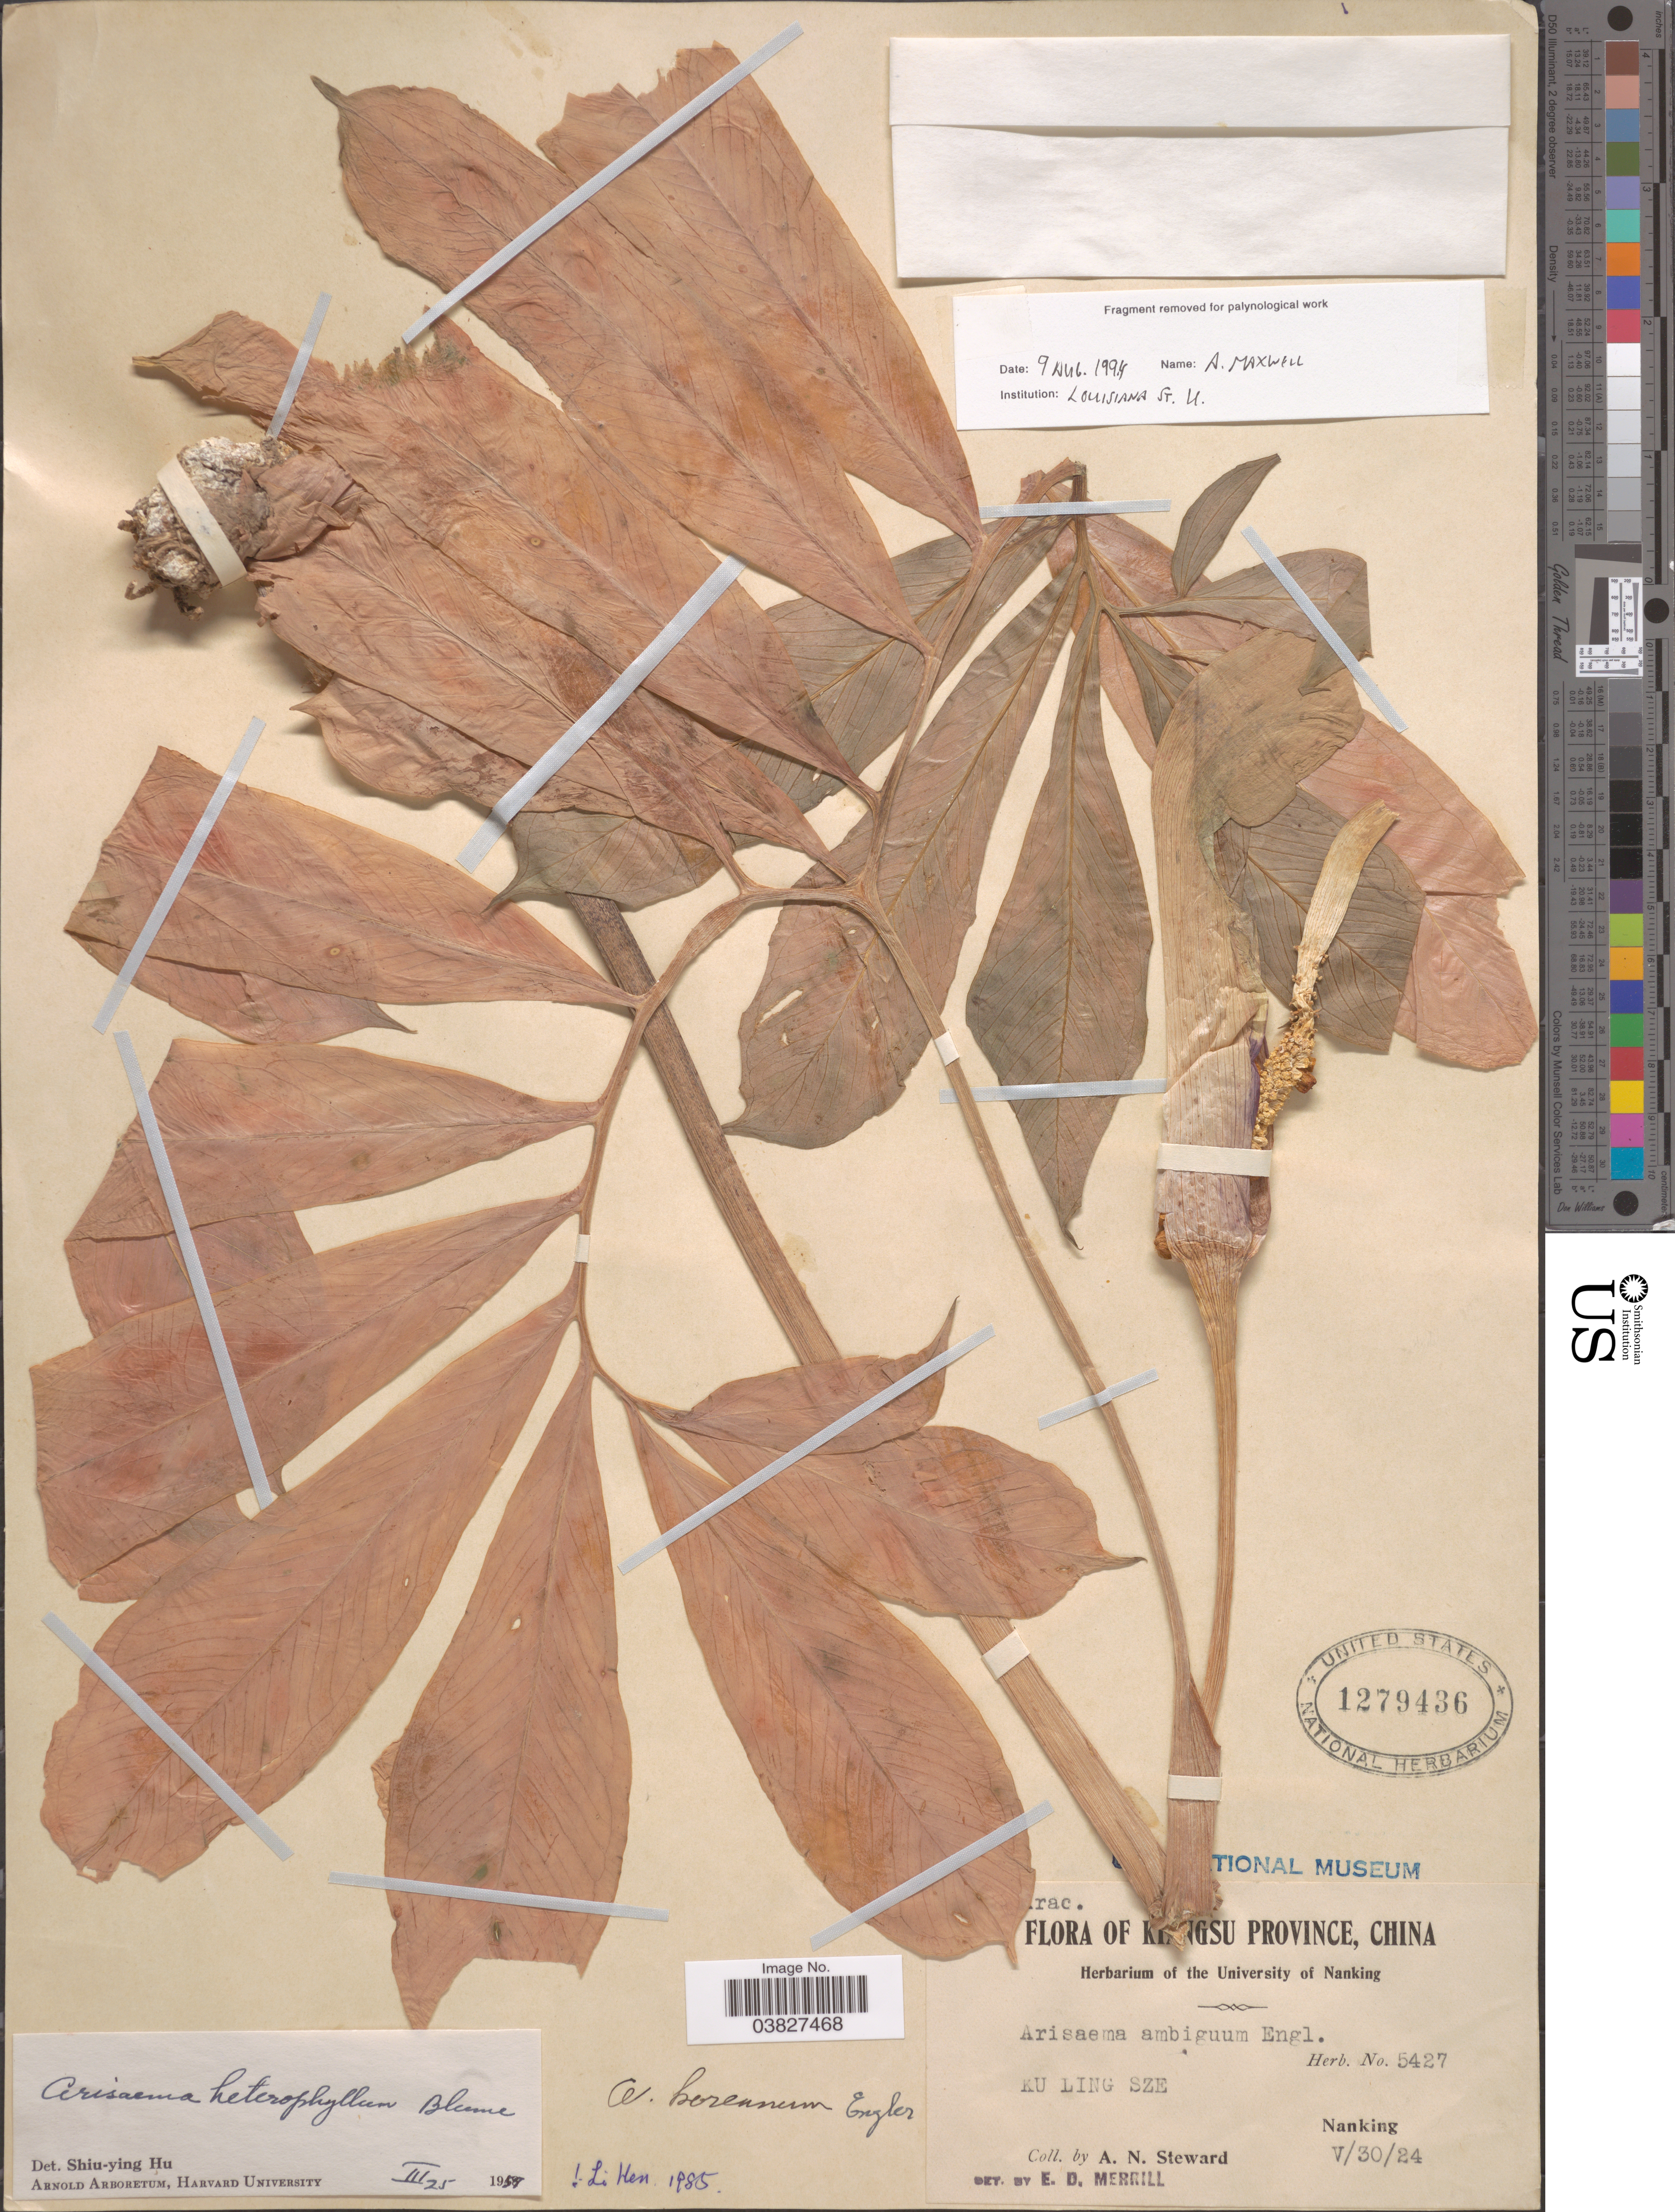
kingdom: Plantae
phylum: Tracheophyta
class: Liliopsida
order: Alismatales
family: Araceae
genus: Arisaema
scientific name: Arisaema heterophyllum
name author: Blume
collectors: A. N. Steward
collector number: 5427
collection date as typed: Transcribed d/m/y: 30/5/24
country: China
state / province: Jiangsu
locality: K [illegible text]gsu Province. Ku Ling Sze. Nanking.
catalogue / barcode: US 1279436